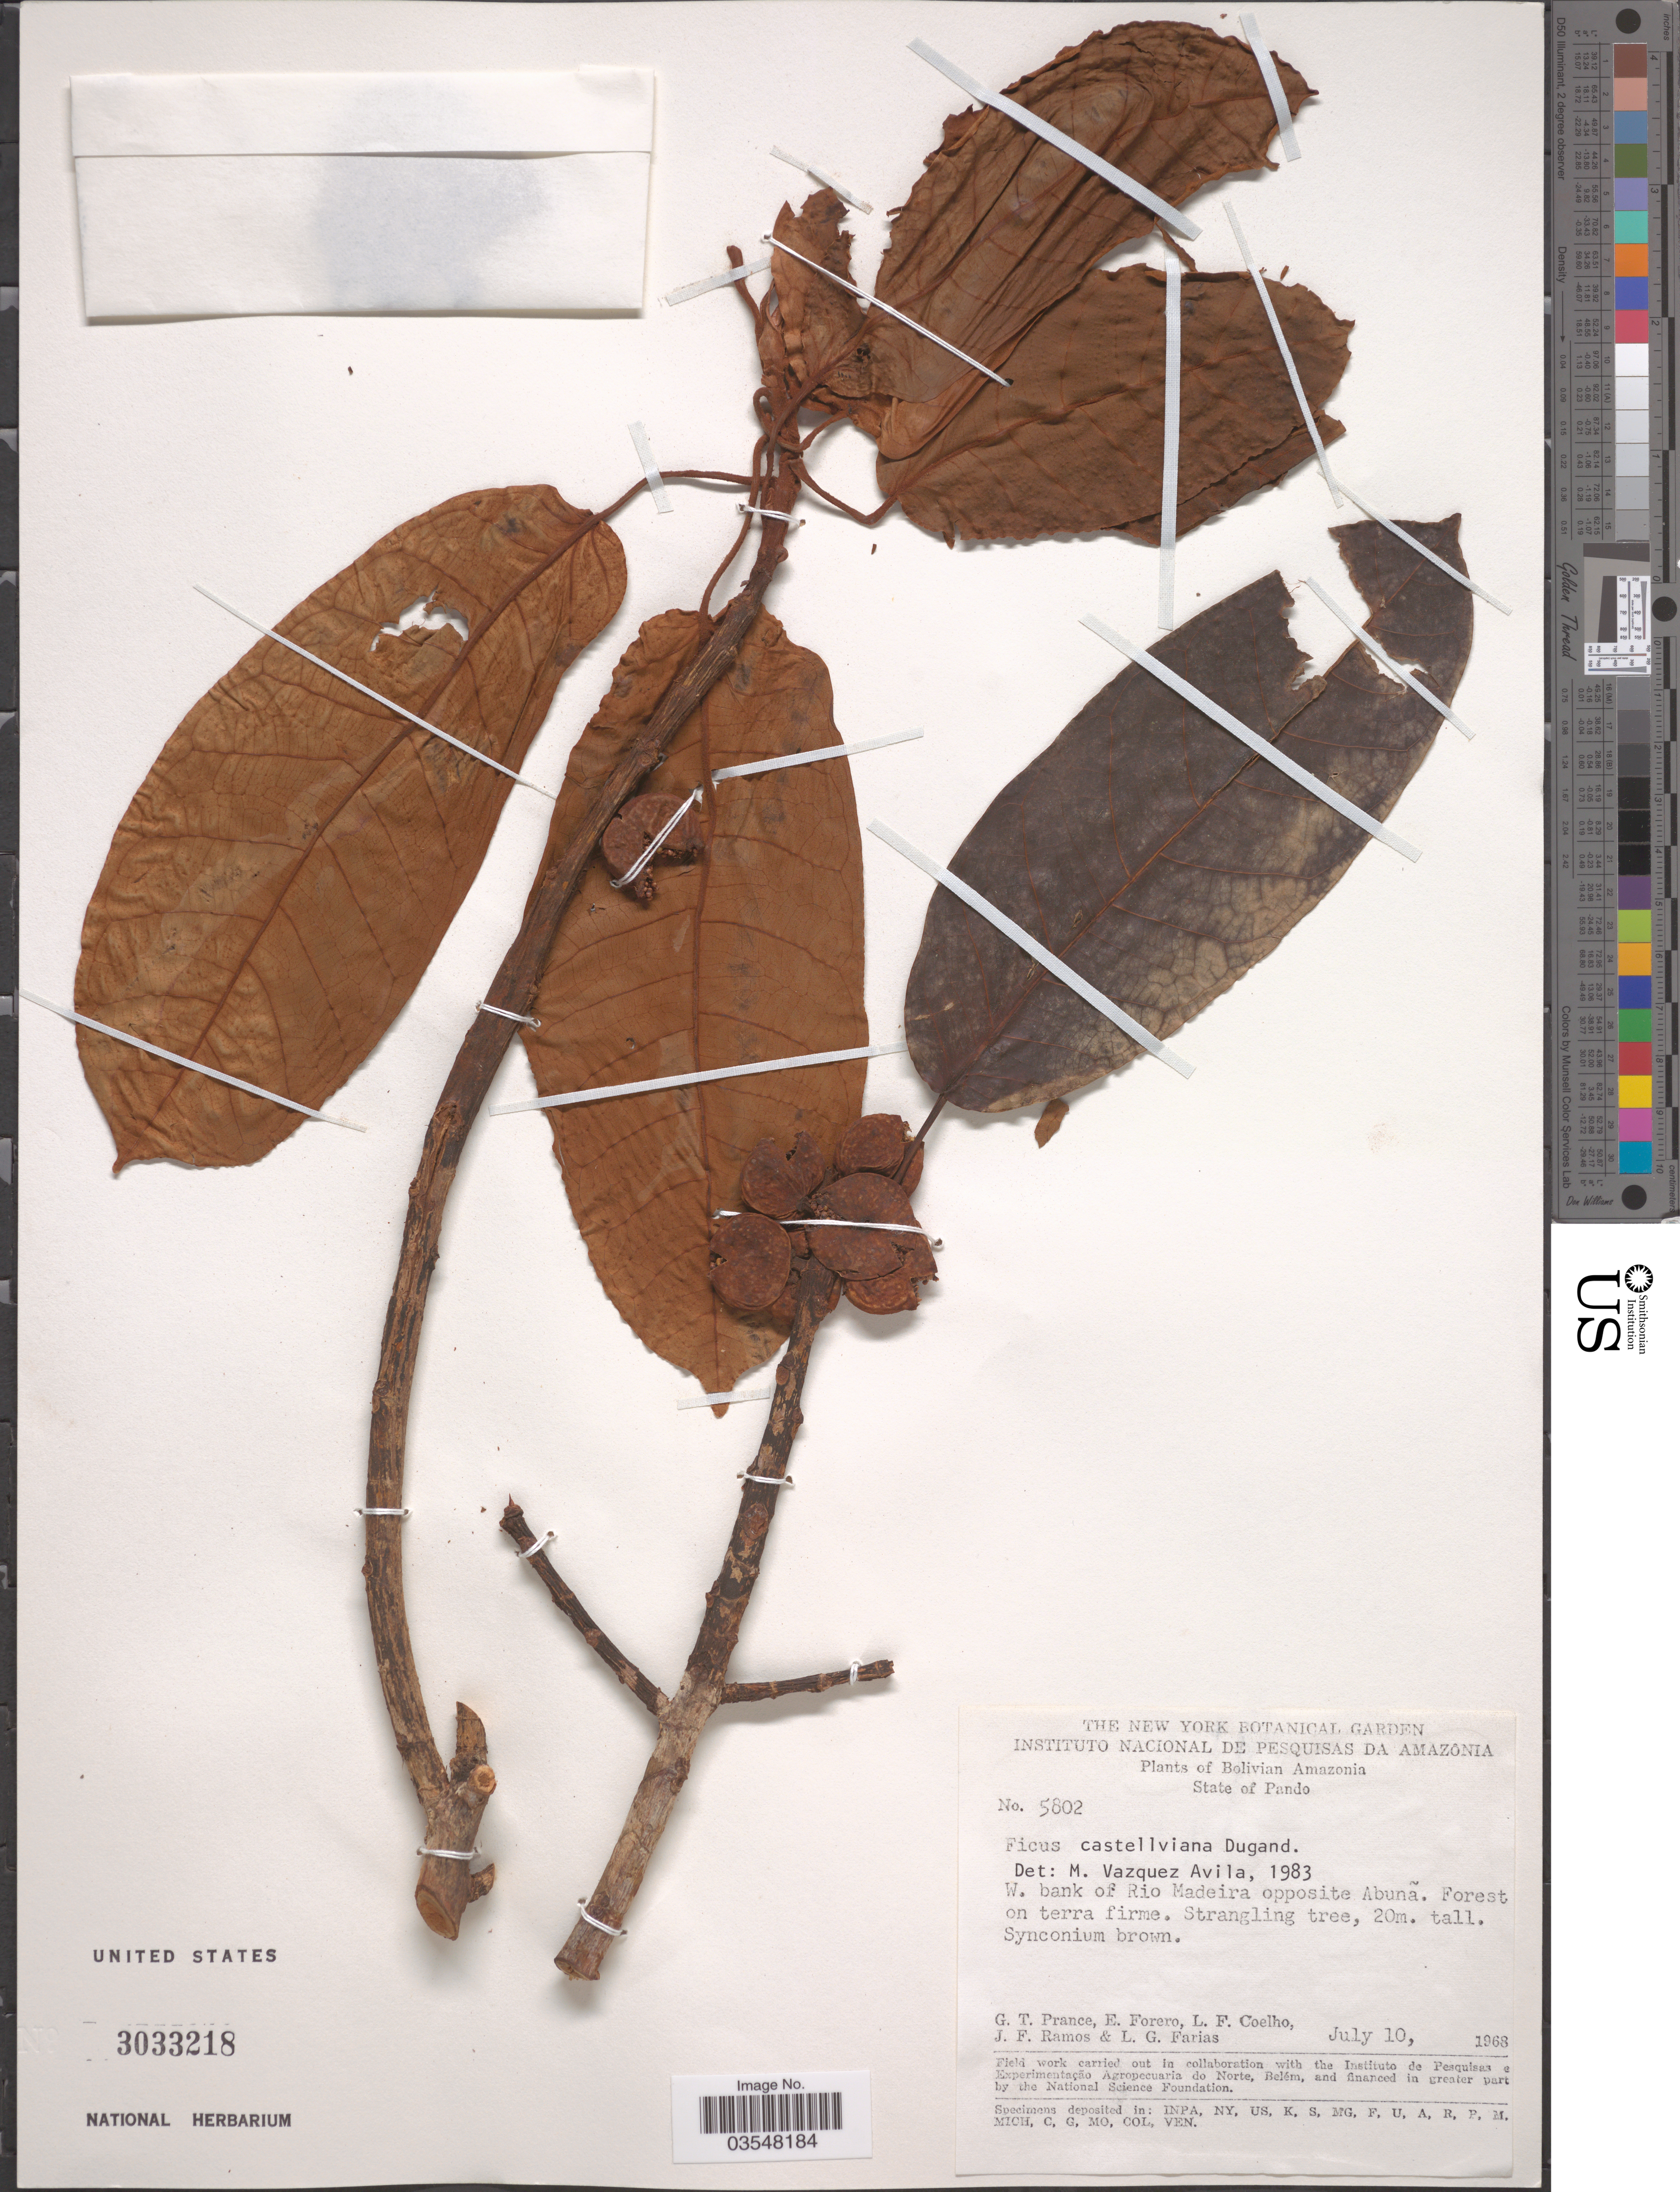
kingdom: Plantae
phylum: Tracheophyta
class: Magnoliopsida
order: Rosales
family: Moraceae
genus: Ficus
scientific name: Ficus castellviana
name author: Dugand G.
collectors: G. T. Prance, E. Forero, L. F. Coelho, J. F. Ramos & L. G. Farias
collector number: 5802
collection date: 1968-07-10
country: Bolivia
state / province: Pando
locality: Bolivian Amazonia. W. bank of Rio Madeira opposite Abuña.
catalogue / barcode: US 3033218